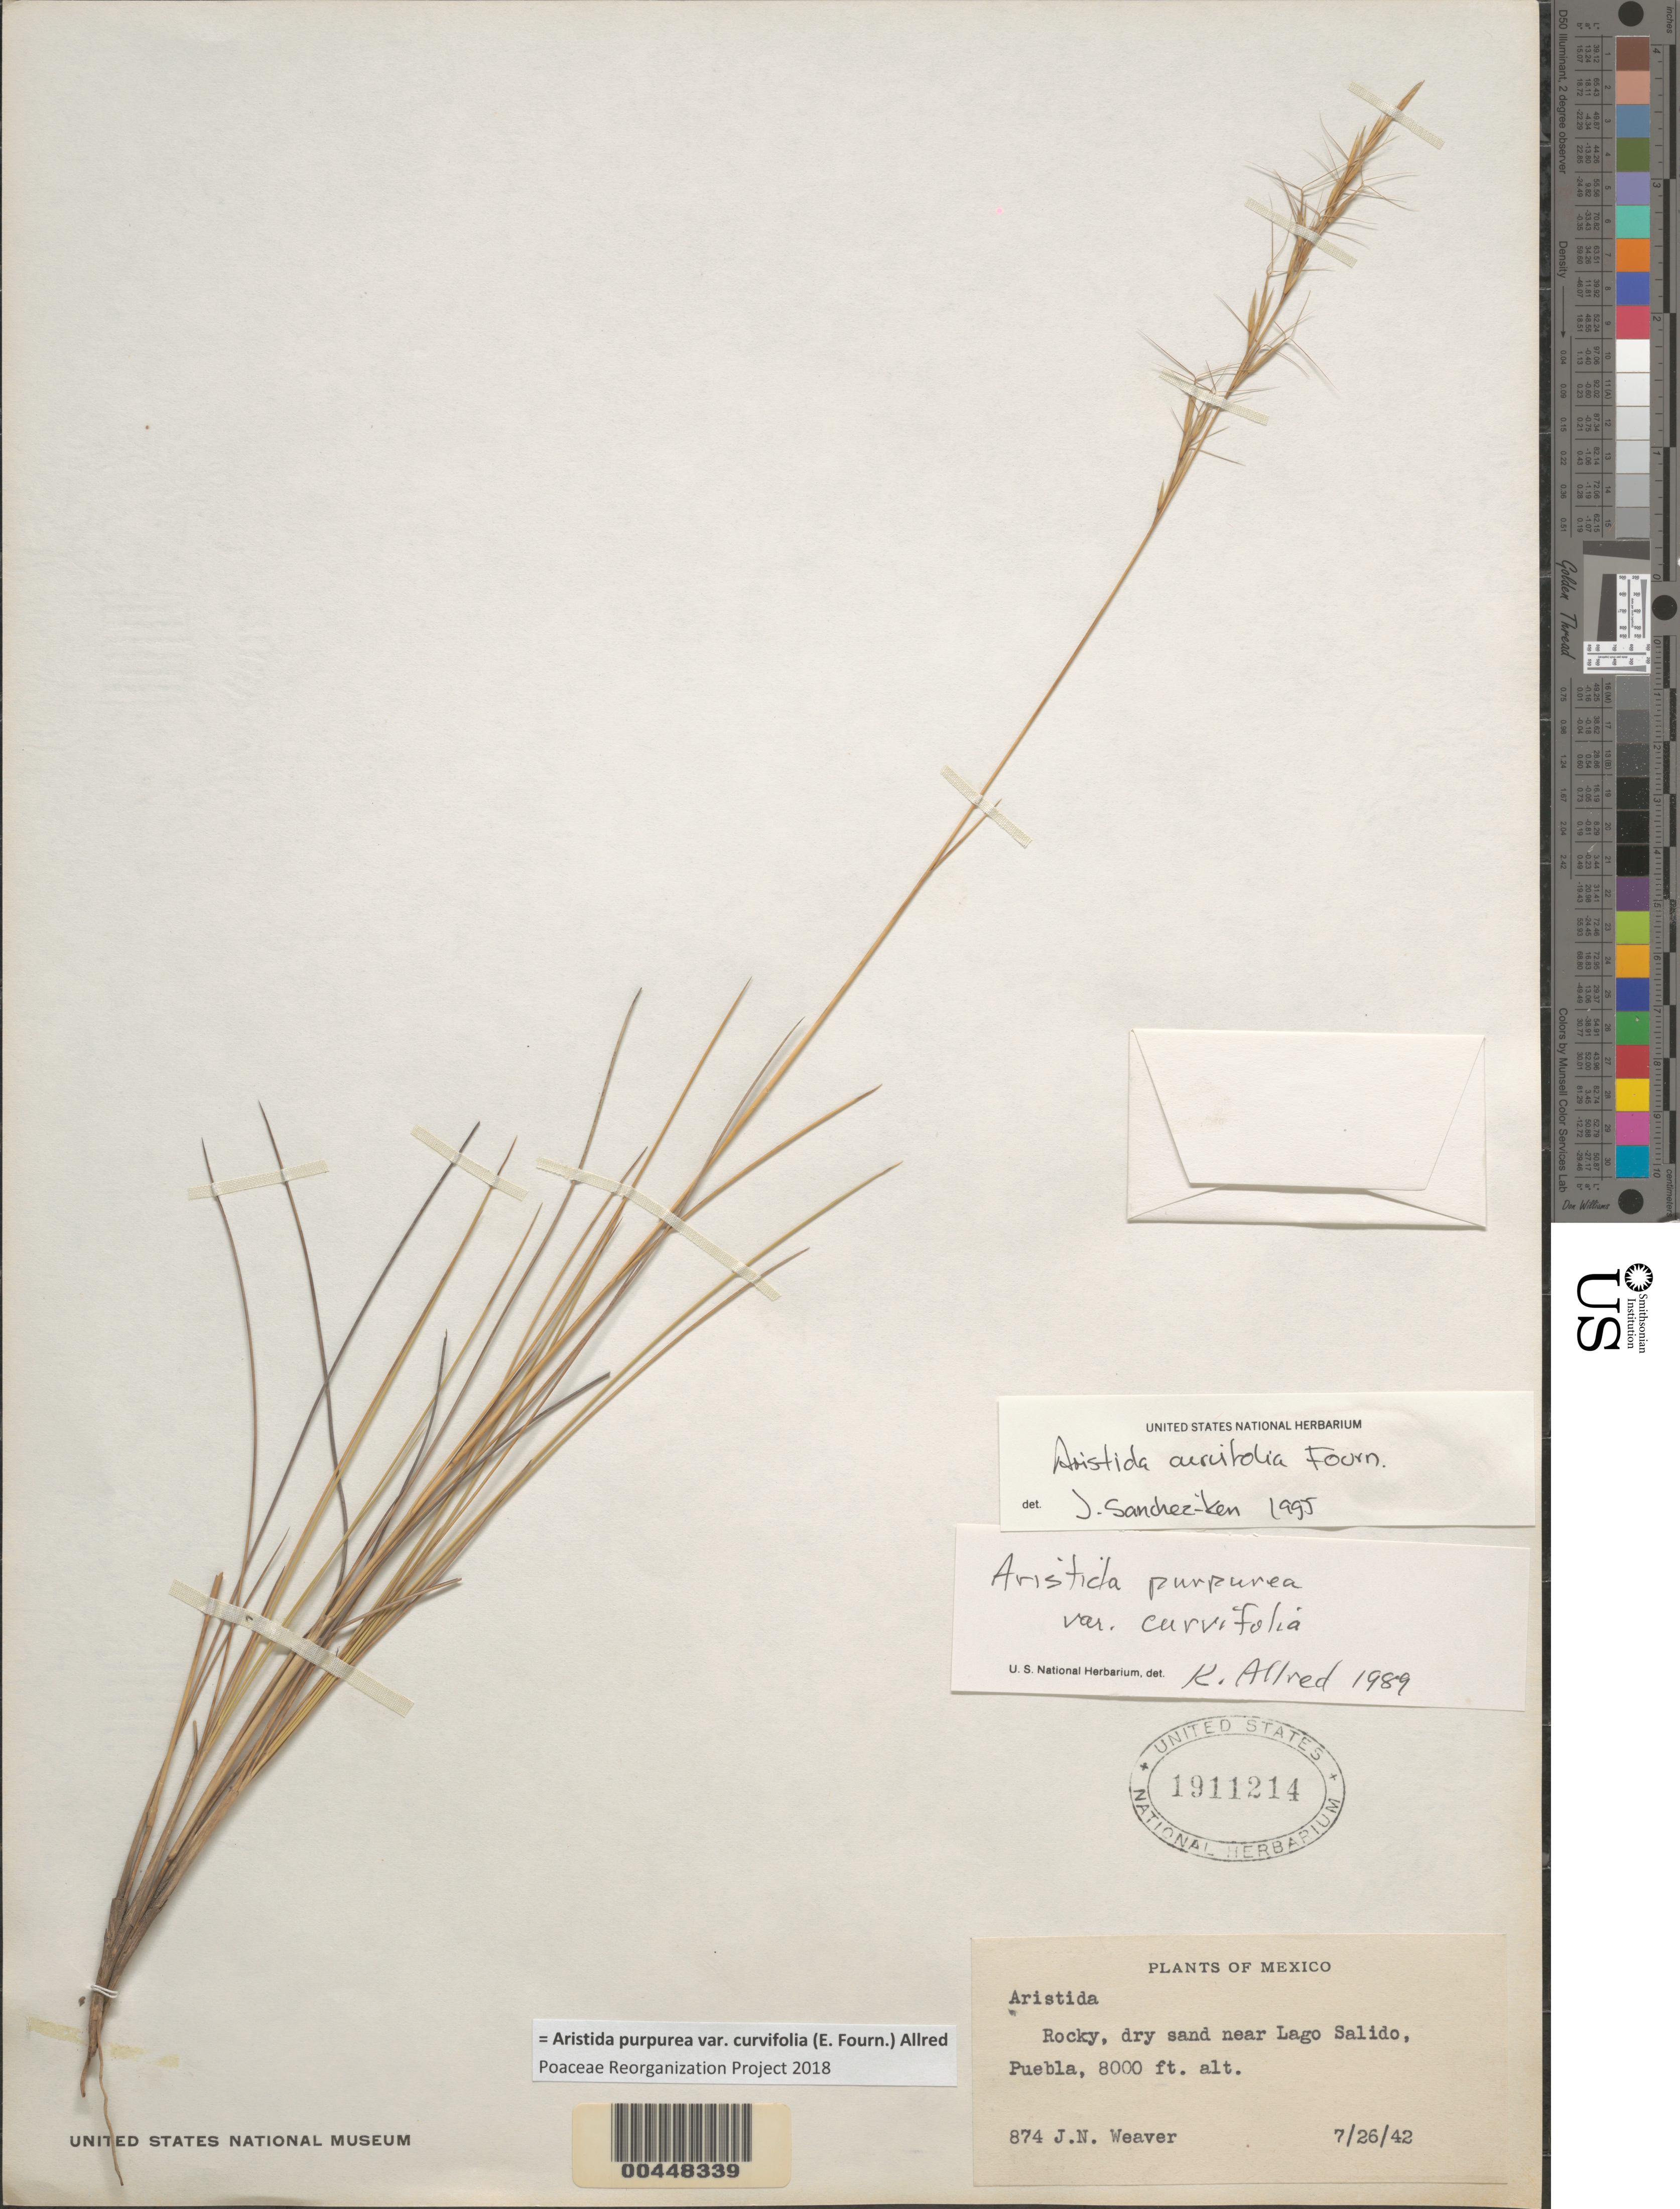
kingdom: Plantae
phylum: Tracheophyta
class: Liliopsida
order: Poales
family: Poaceae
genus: Aristida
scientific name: Aristida purpurea var. curvifolia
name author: (E. Fourn.) Allred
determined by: Poaceae Reorganization Project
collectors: J. N. Weaver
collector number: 874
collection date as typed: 26 Jul 1942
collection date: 1942-07-26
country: Mexico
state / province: Puebla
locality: Near Lago Salido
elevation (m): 2438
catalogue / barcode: US 1911214